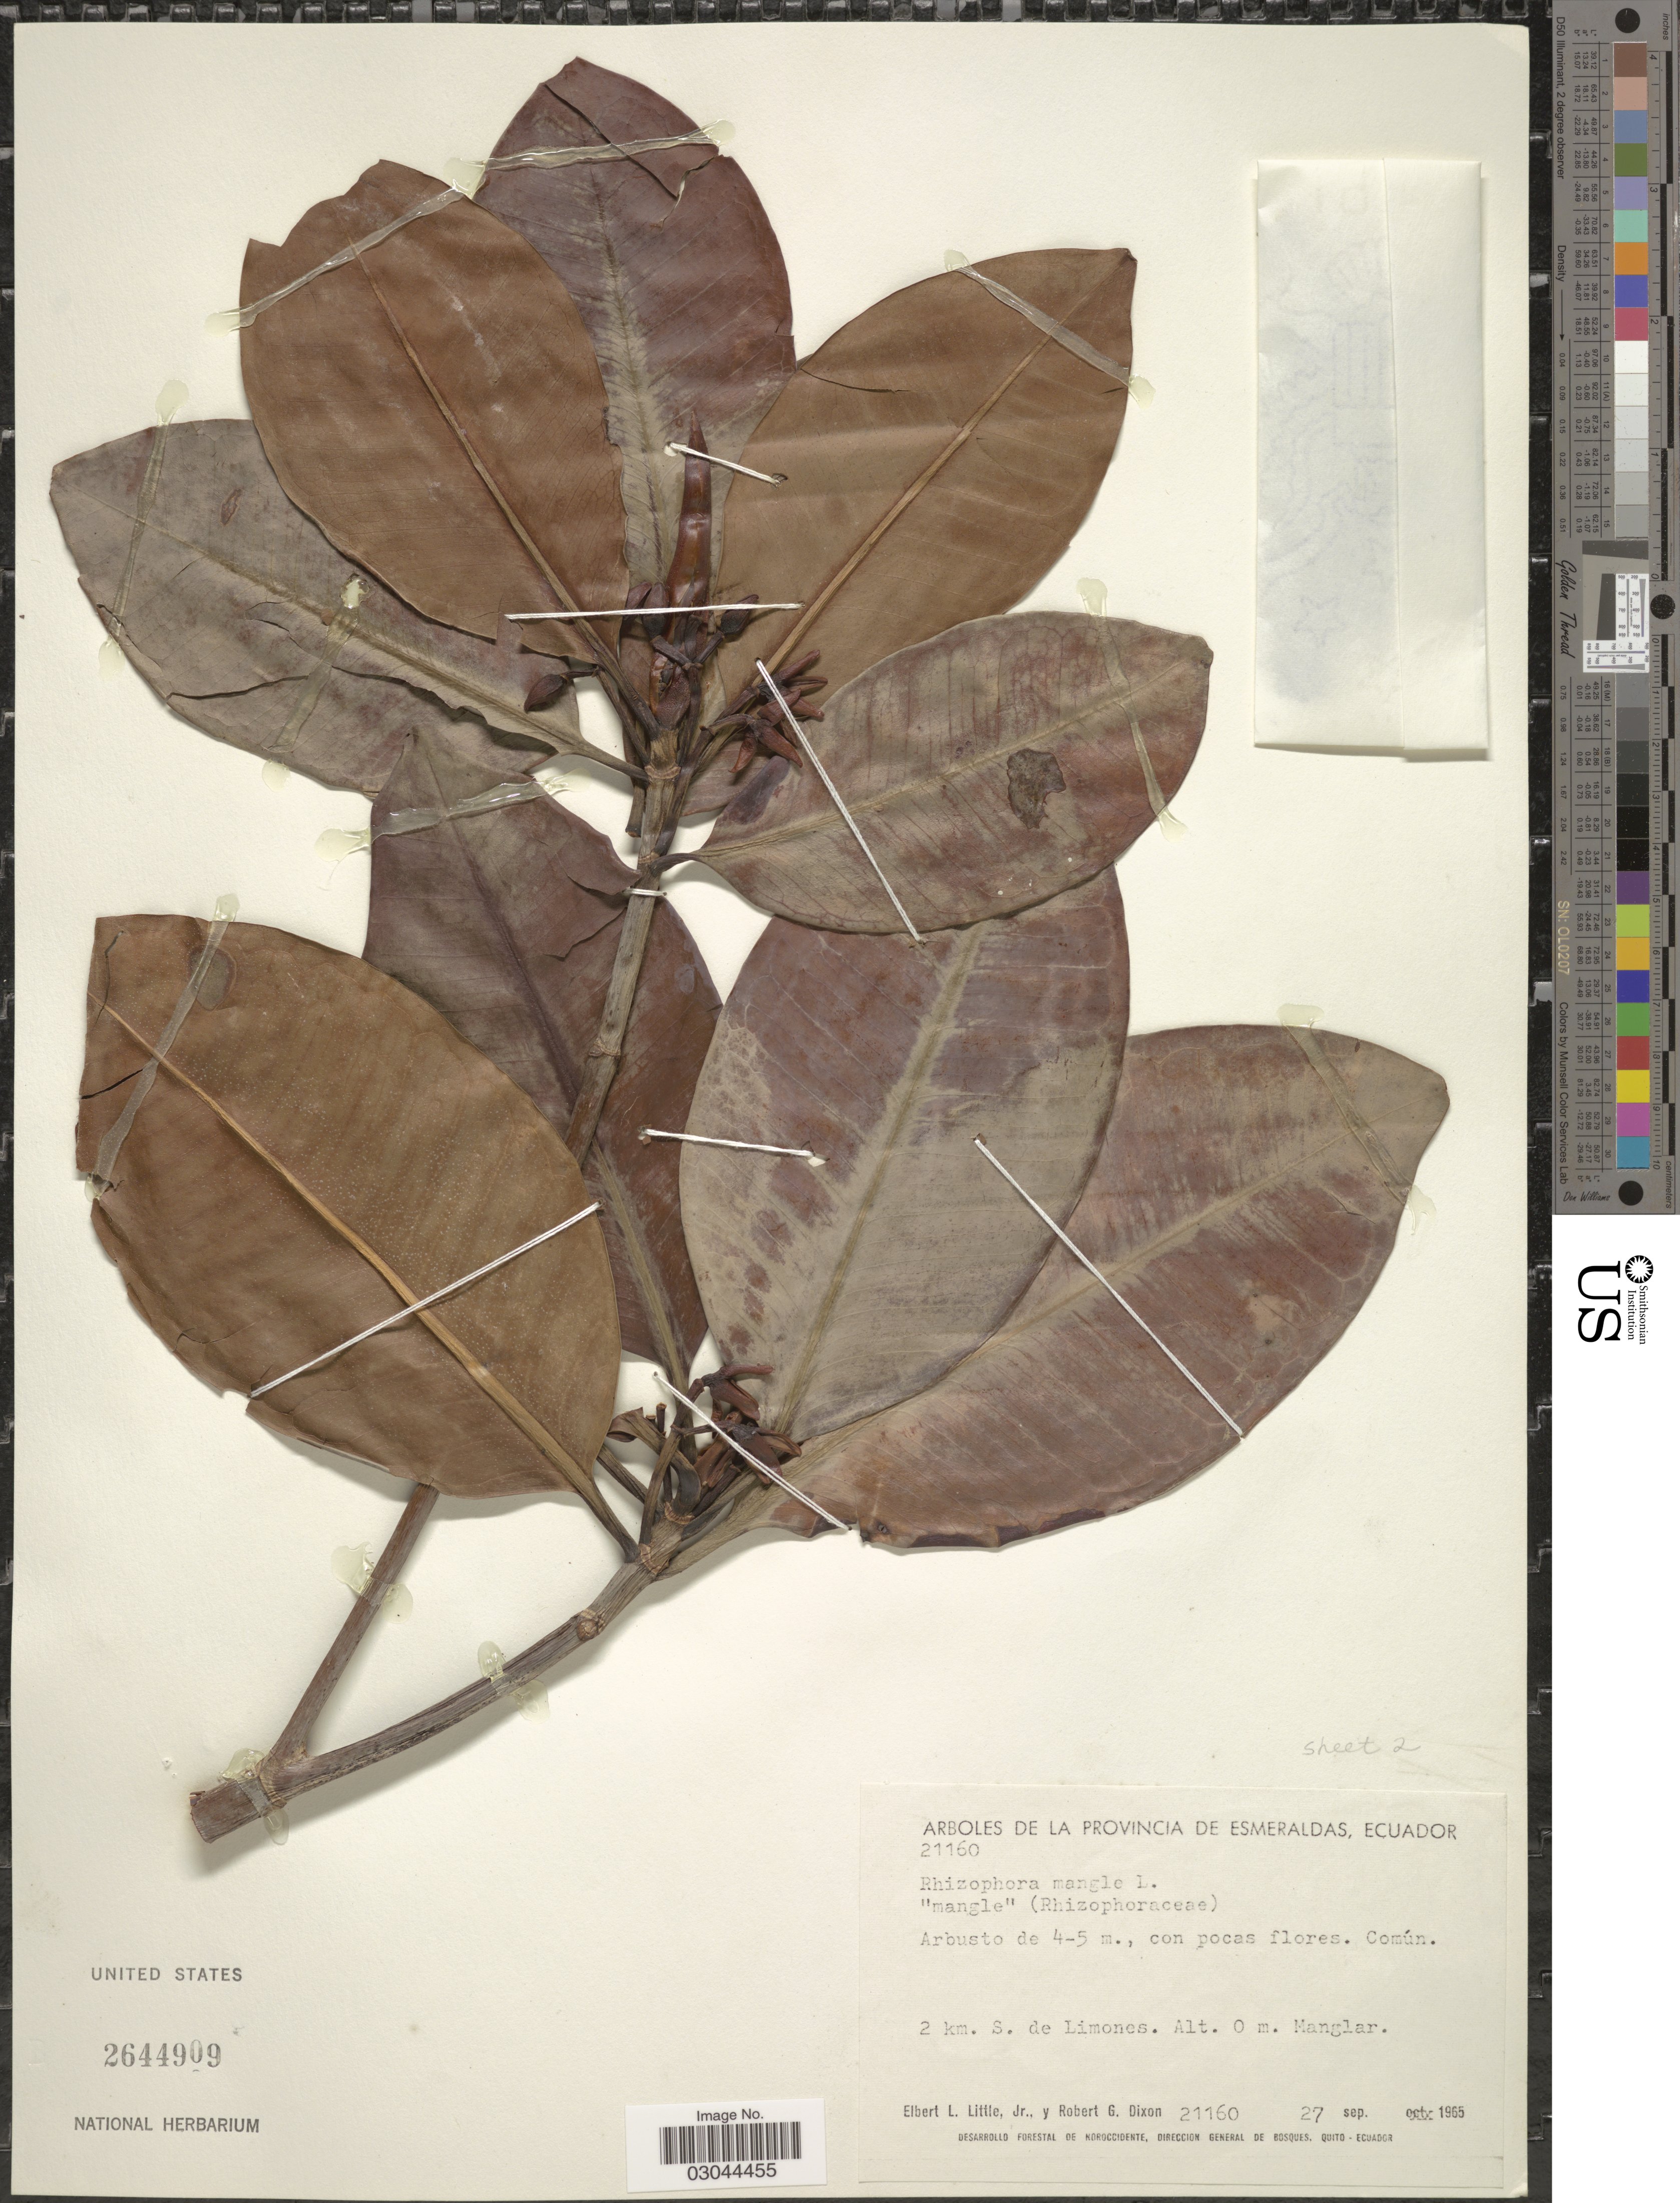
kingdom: Plantae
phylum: Tracheophyta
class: Magnoliopsida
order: Malpighiales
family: Rhizophoraceae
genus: Rhizophora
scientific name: Rhizophora mangle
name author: L.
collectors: E. L. Little & R. G. Dixon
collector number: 21160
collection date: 1965-09-27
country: Ecuador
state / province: Esmeraldas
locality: Provincia de Esmeraldas. 2 km. S. de Limones. Manglar.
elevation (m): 0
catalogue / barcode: US 2644909